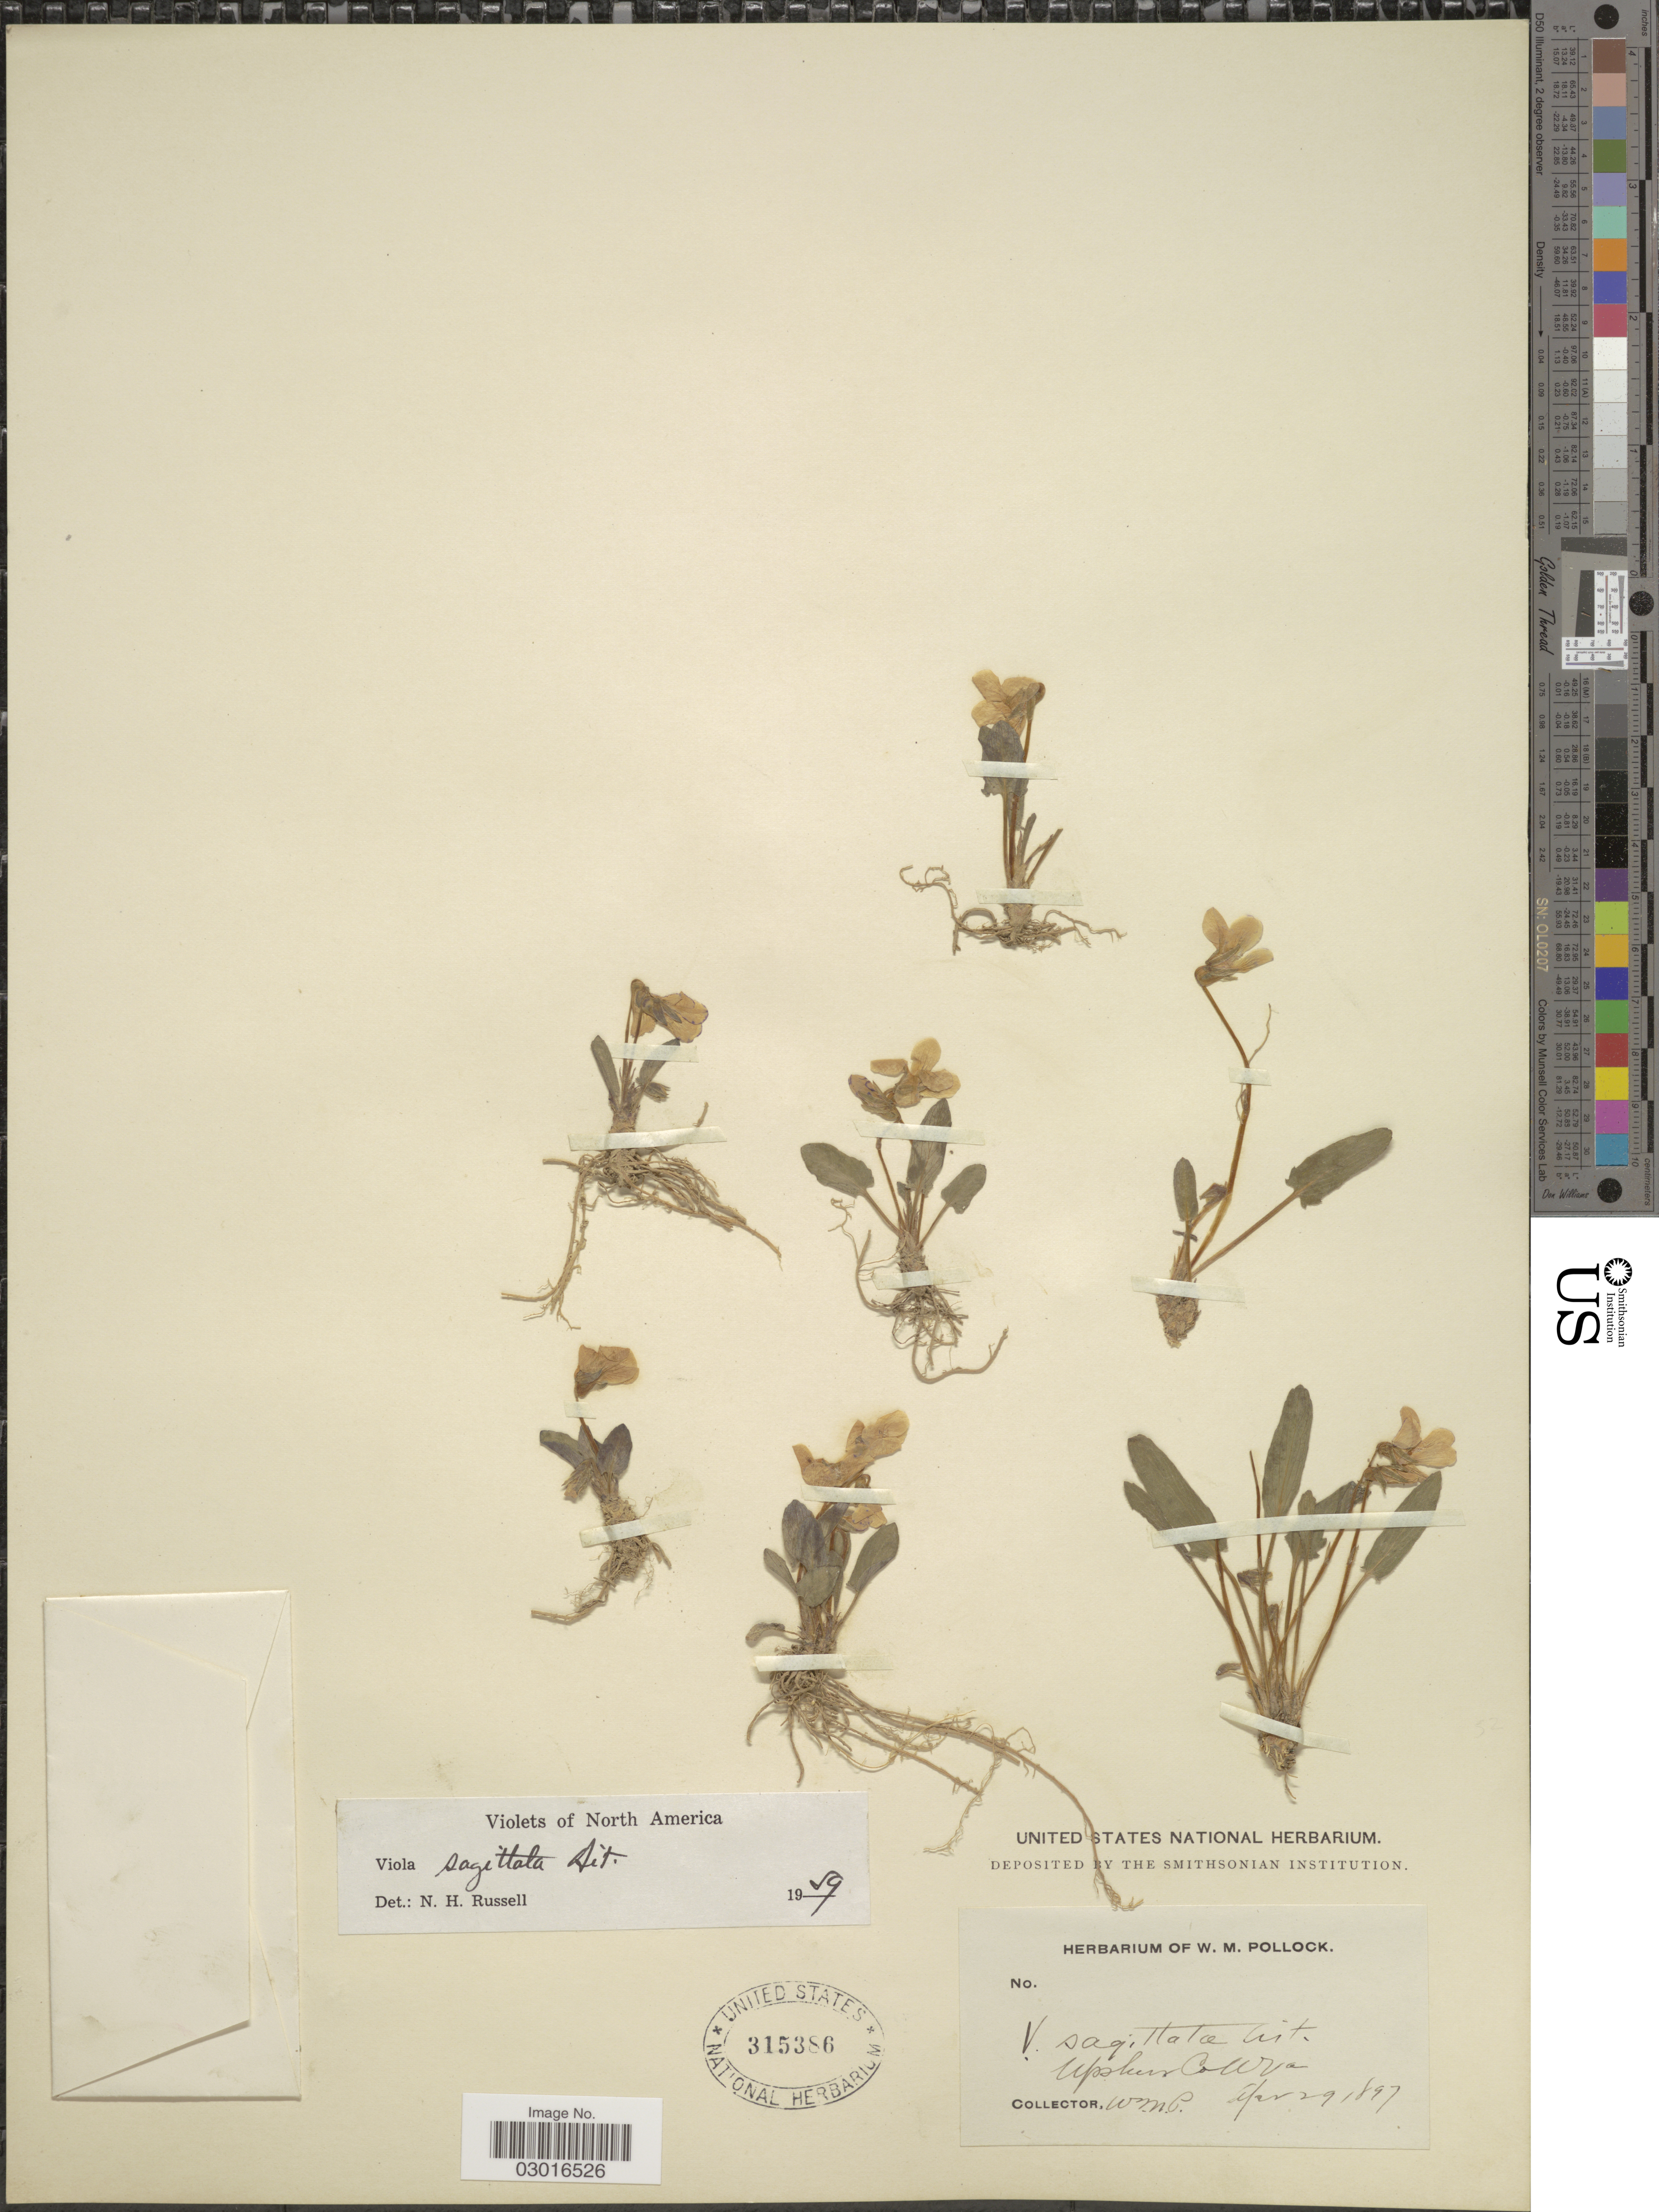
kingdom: Plantae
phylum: Tracheophyta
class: Magnoliopsida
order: Malpighiales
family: Violaceae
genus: Viola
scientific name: Viola sagittata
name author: Aiton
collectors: W. M. Pollock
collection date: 1897-04-29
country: United States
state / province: West Virginia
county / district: Upshur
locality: WVa.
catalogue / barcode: US 315386